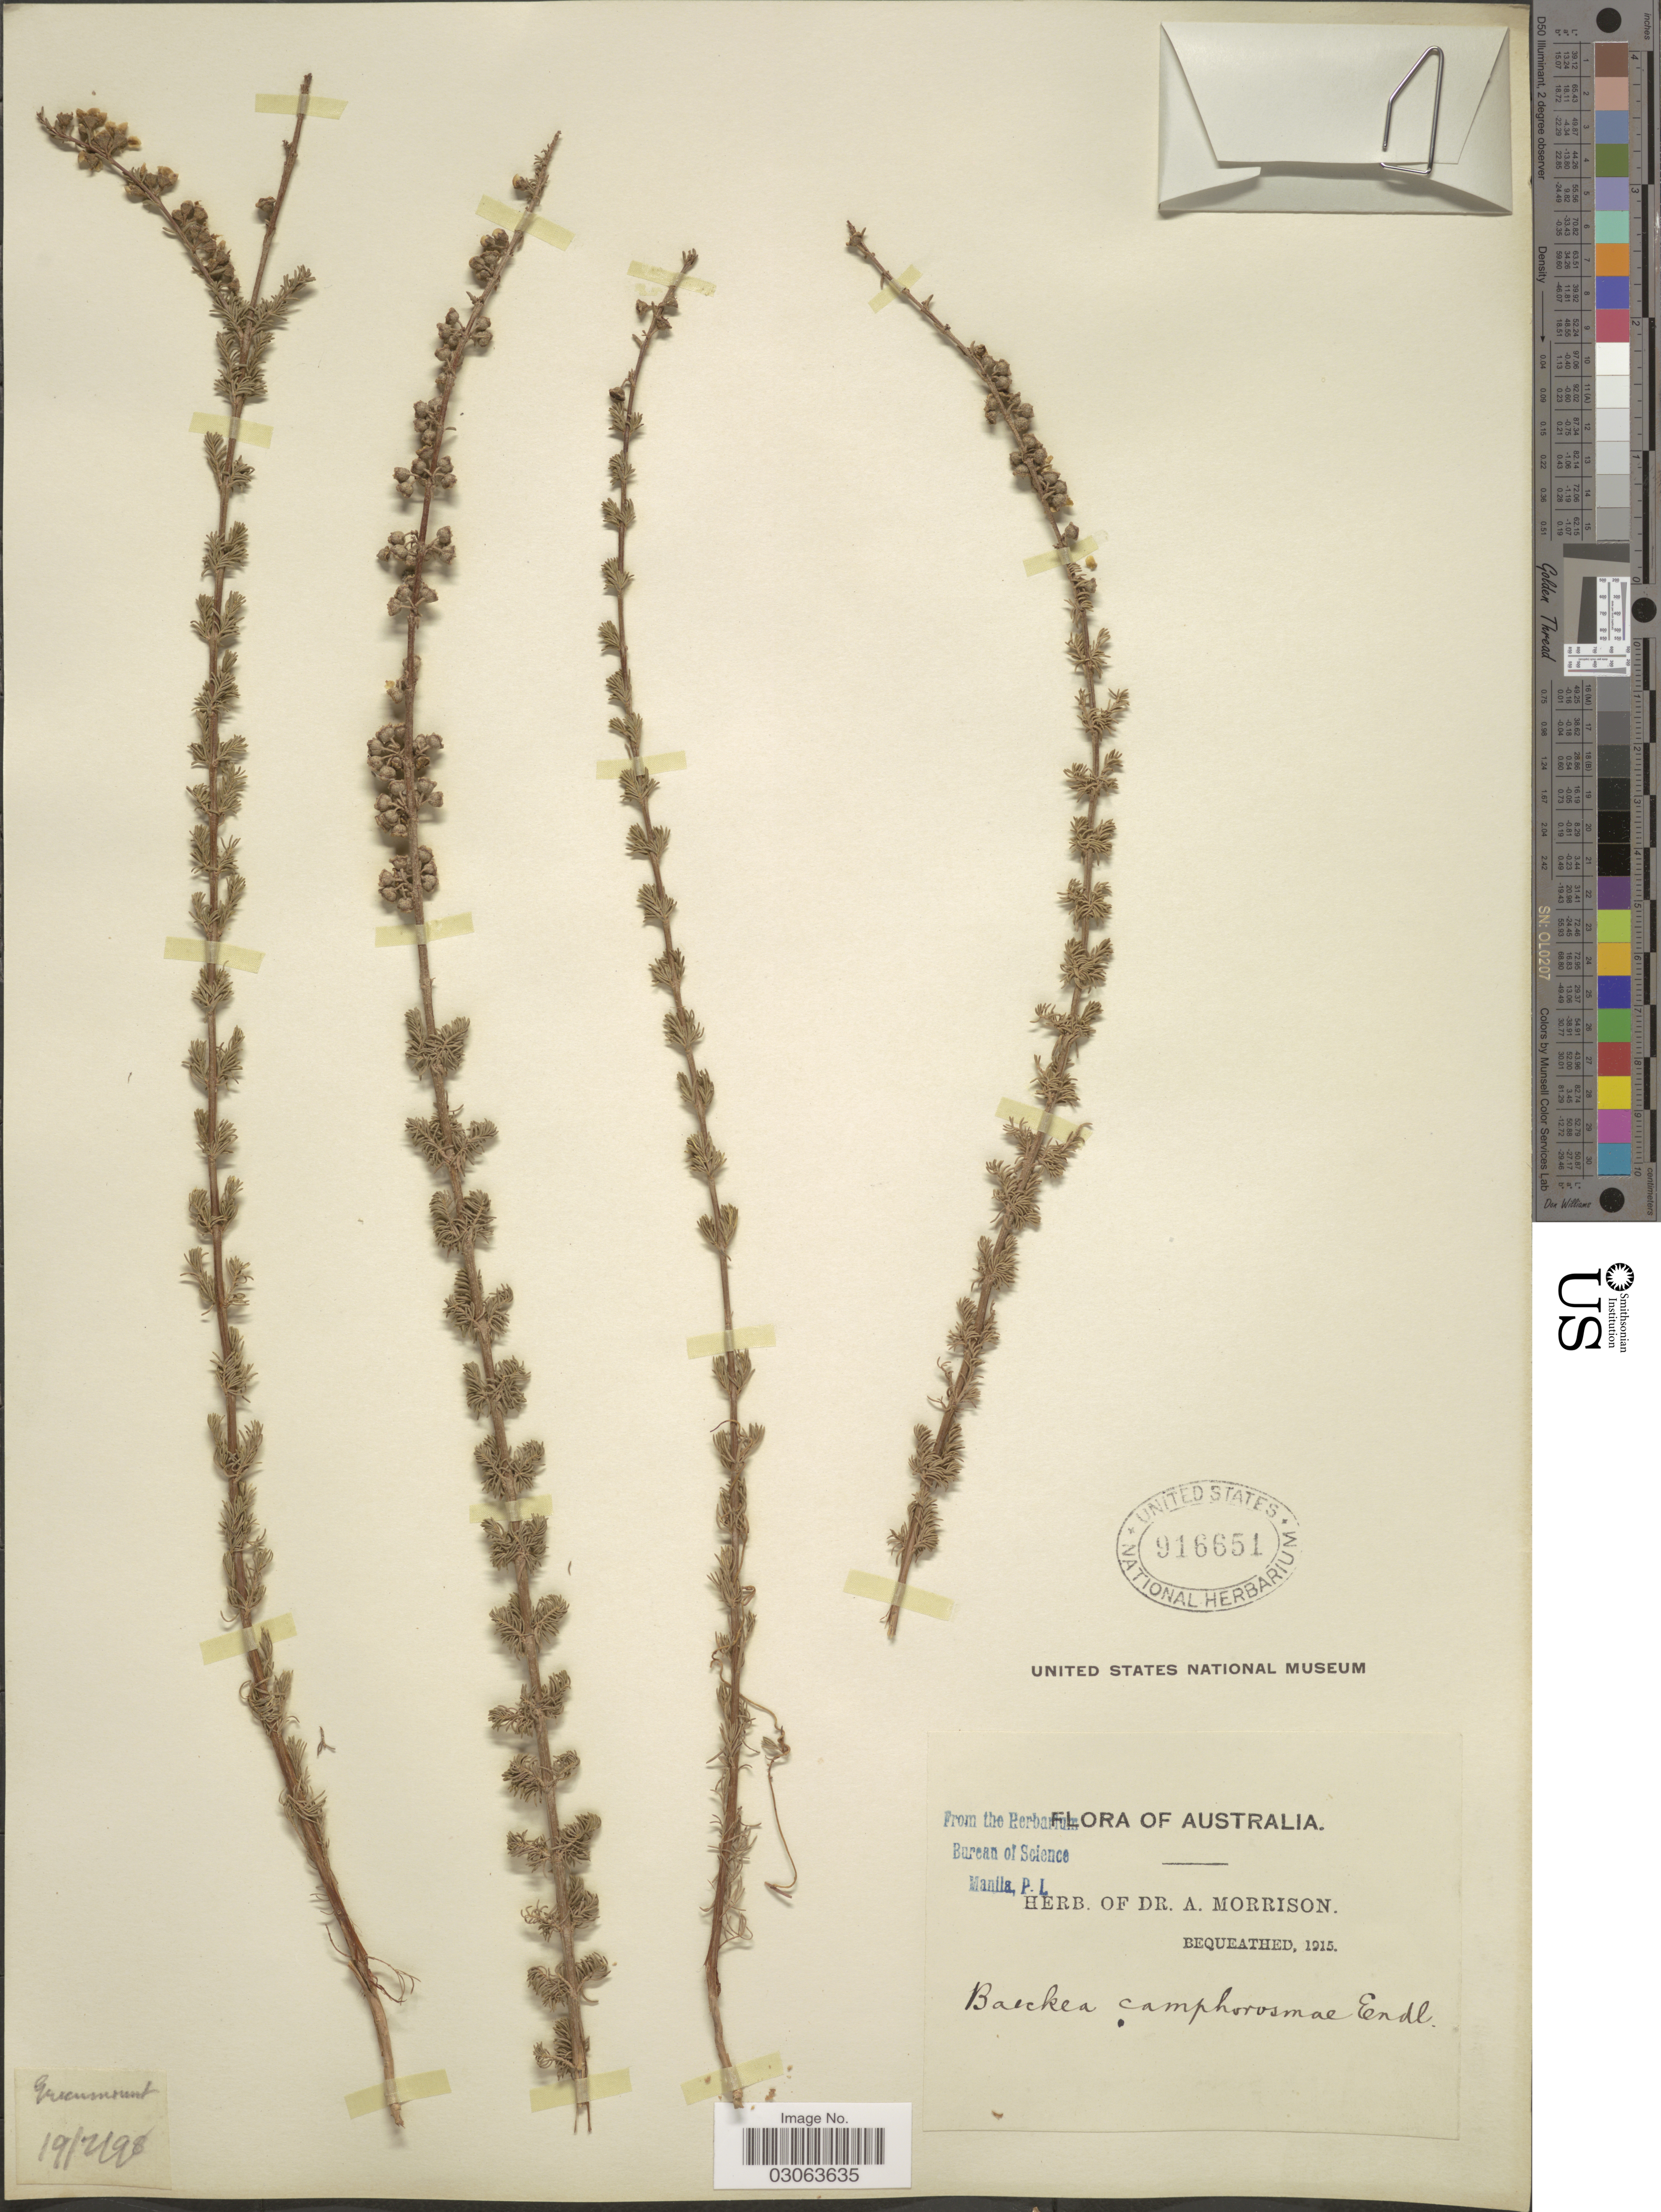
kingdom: Plantae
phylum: Tracheophyta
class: Magnoliopsida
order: Myrtales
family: Myrtaceae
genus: Babingtonia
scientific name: Babingtonia camphorosmae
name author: (Endl.) Lindl.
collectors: ex herb. Dr. A. Morrison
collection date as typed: Transcribed d/m/y: 19/2/98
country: Australia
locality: Greenmount.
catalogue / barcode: US 916651